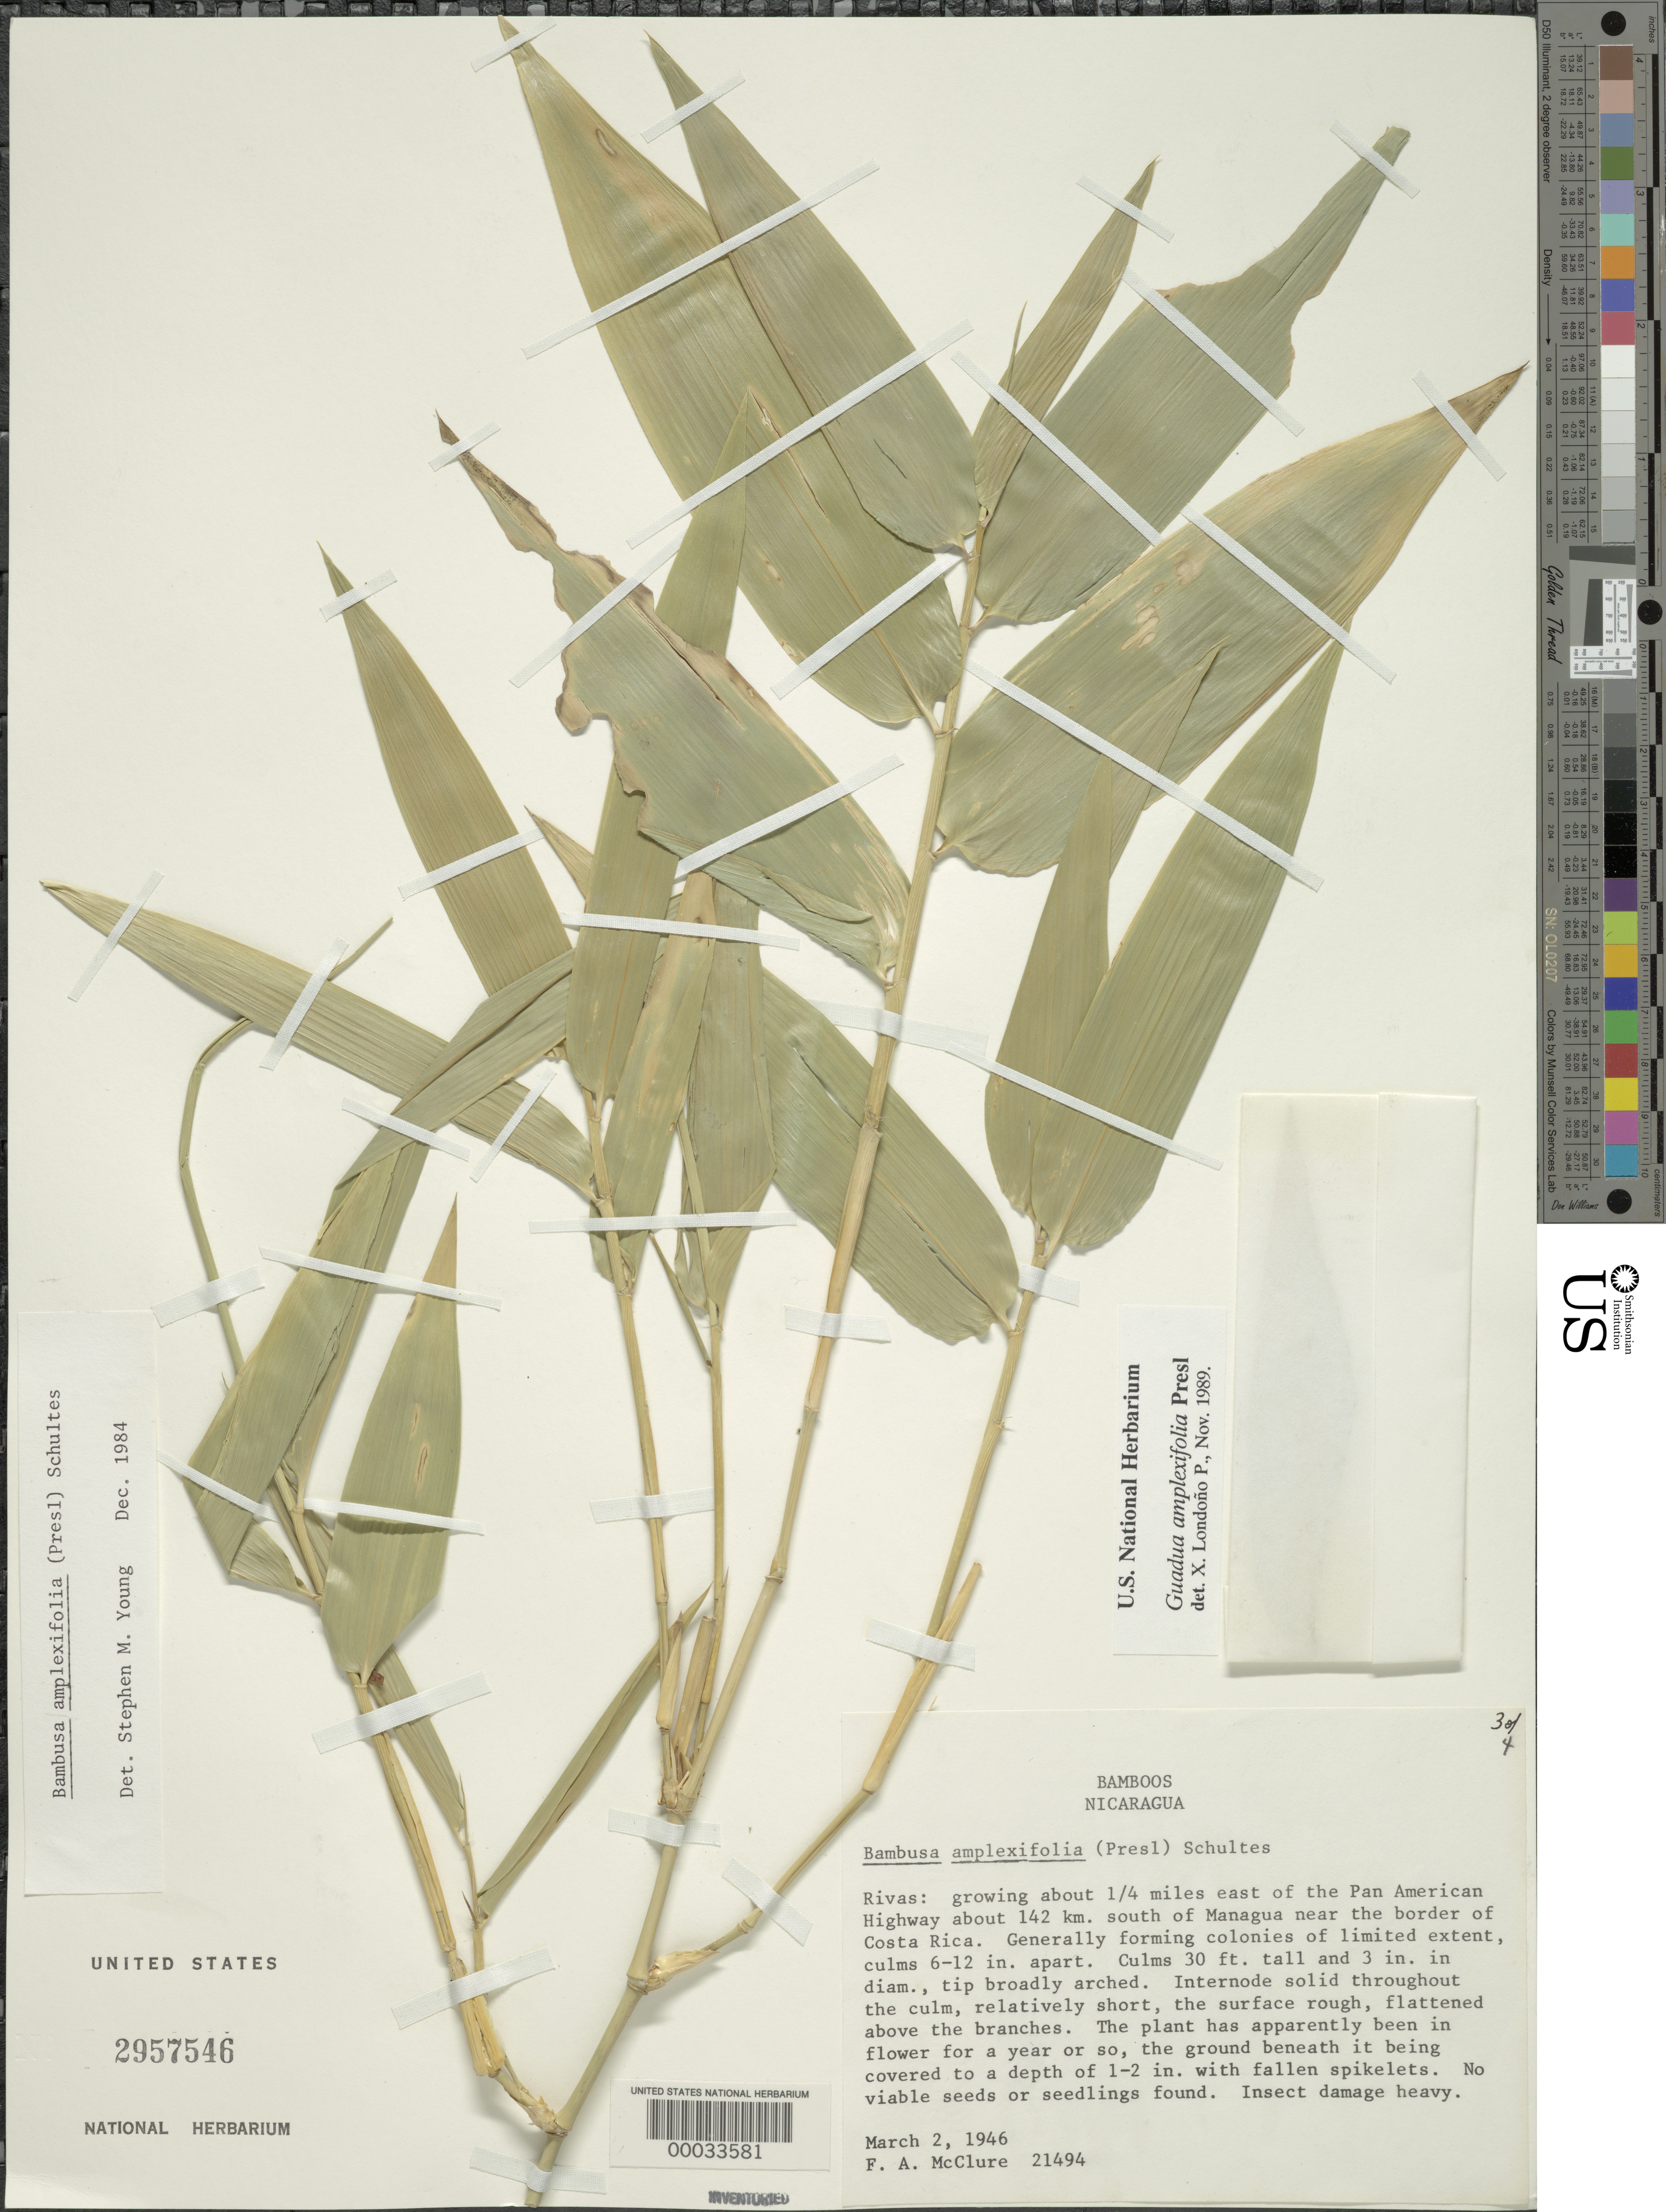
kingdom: Plantae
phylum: Tracheophyta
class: Liliopsida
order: Poales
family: Poaceae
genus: Guadua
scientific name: Guadua amplexifolia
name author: J. Presl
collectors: F. A. McClure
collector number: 21494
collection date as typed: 02 Mar 1946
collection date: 1946-03-02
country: Nicaragua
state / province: Rivas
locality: Pan amer. hwy., costa rica border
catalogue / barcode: US 2957546